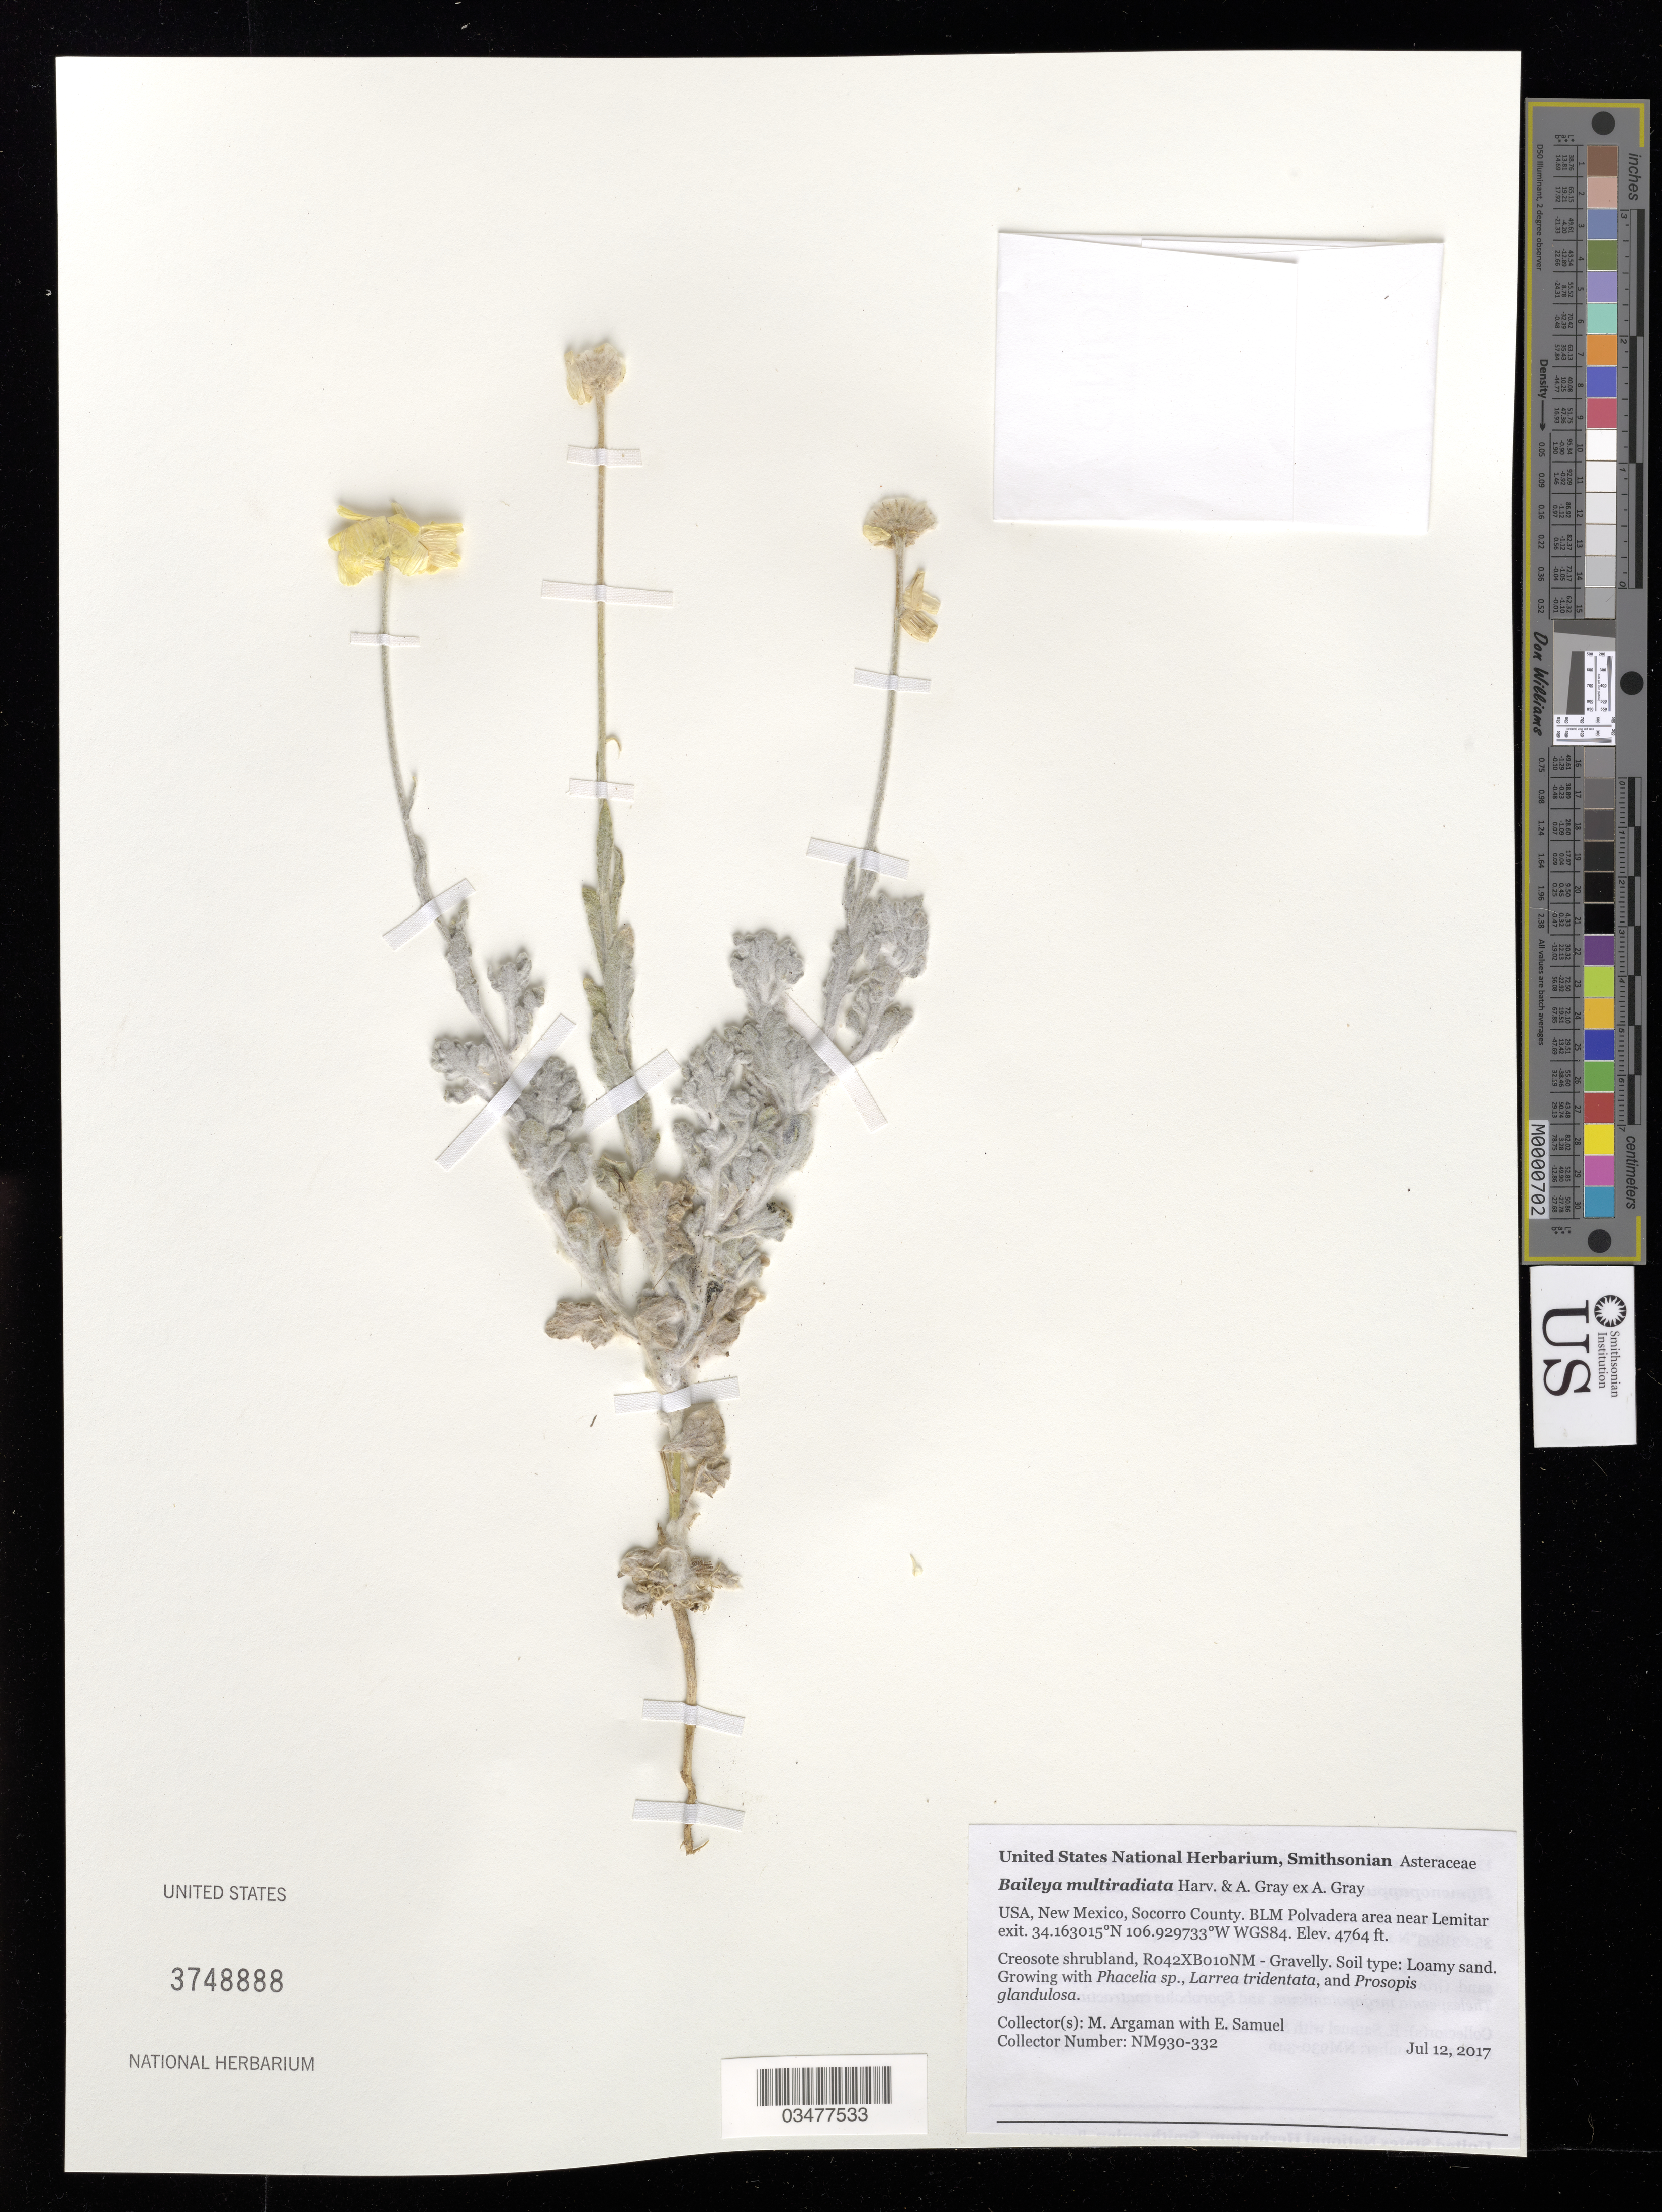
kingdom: Plantae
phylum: Tracheophyta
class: Magnoliopsida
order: Asterales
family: Asteraceae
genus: Baileya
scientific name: Baileya multiradiata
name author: Harv. ex A. Gray & A. Gray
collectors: M. Argaman & E. Samuel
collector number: NM930-332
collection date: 2017-07-12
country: United States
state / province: New Mexico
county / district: Socorro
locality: BLM Polvadera area, Lemitar exit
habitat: R042XB010NM - Gravelly. Loamy sand. Creosote shrubland.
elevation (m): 1452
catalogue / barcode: US 3748888